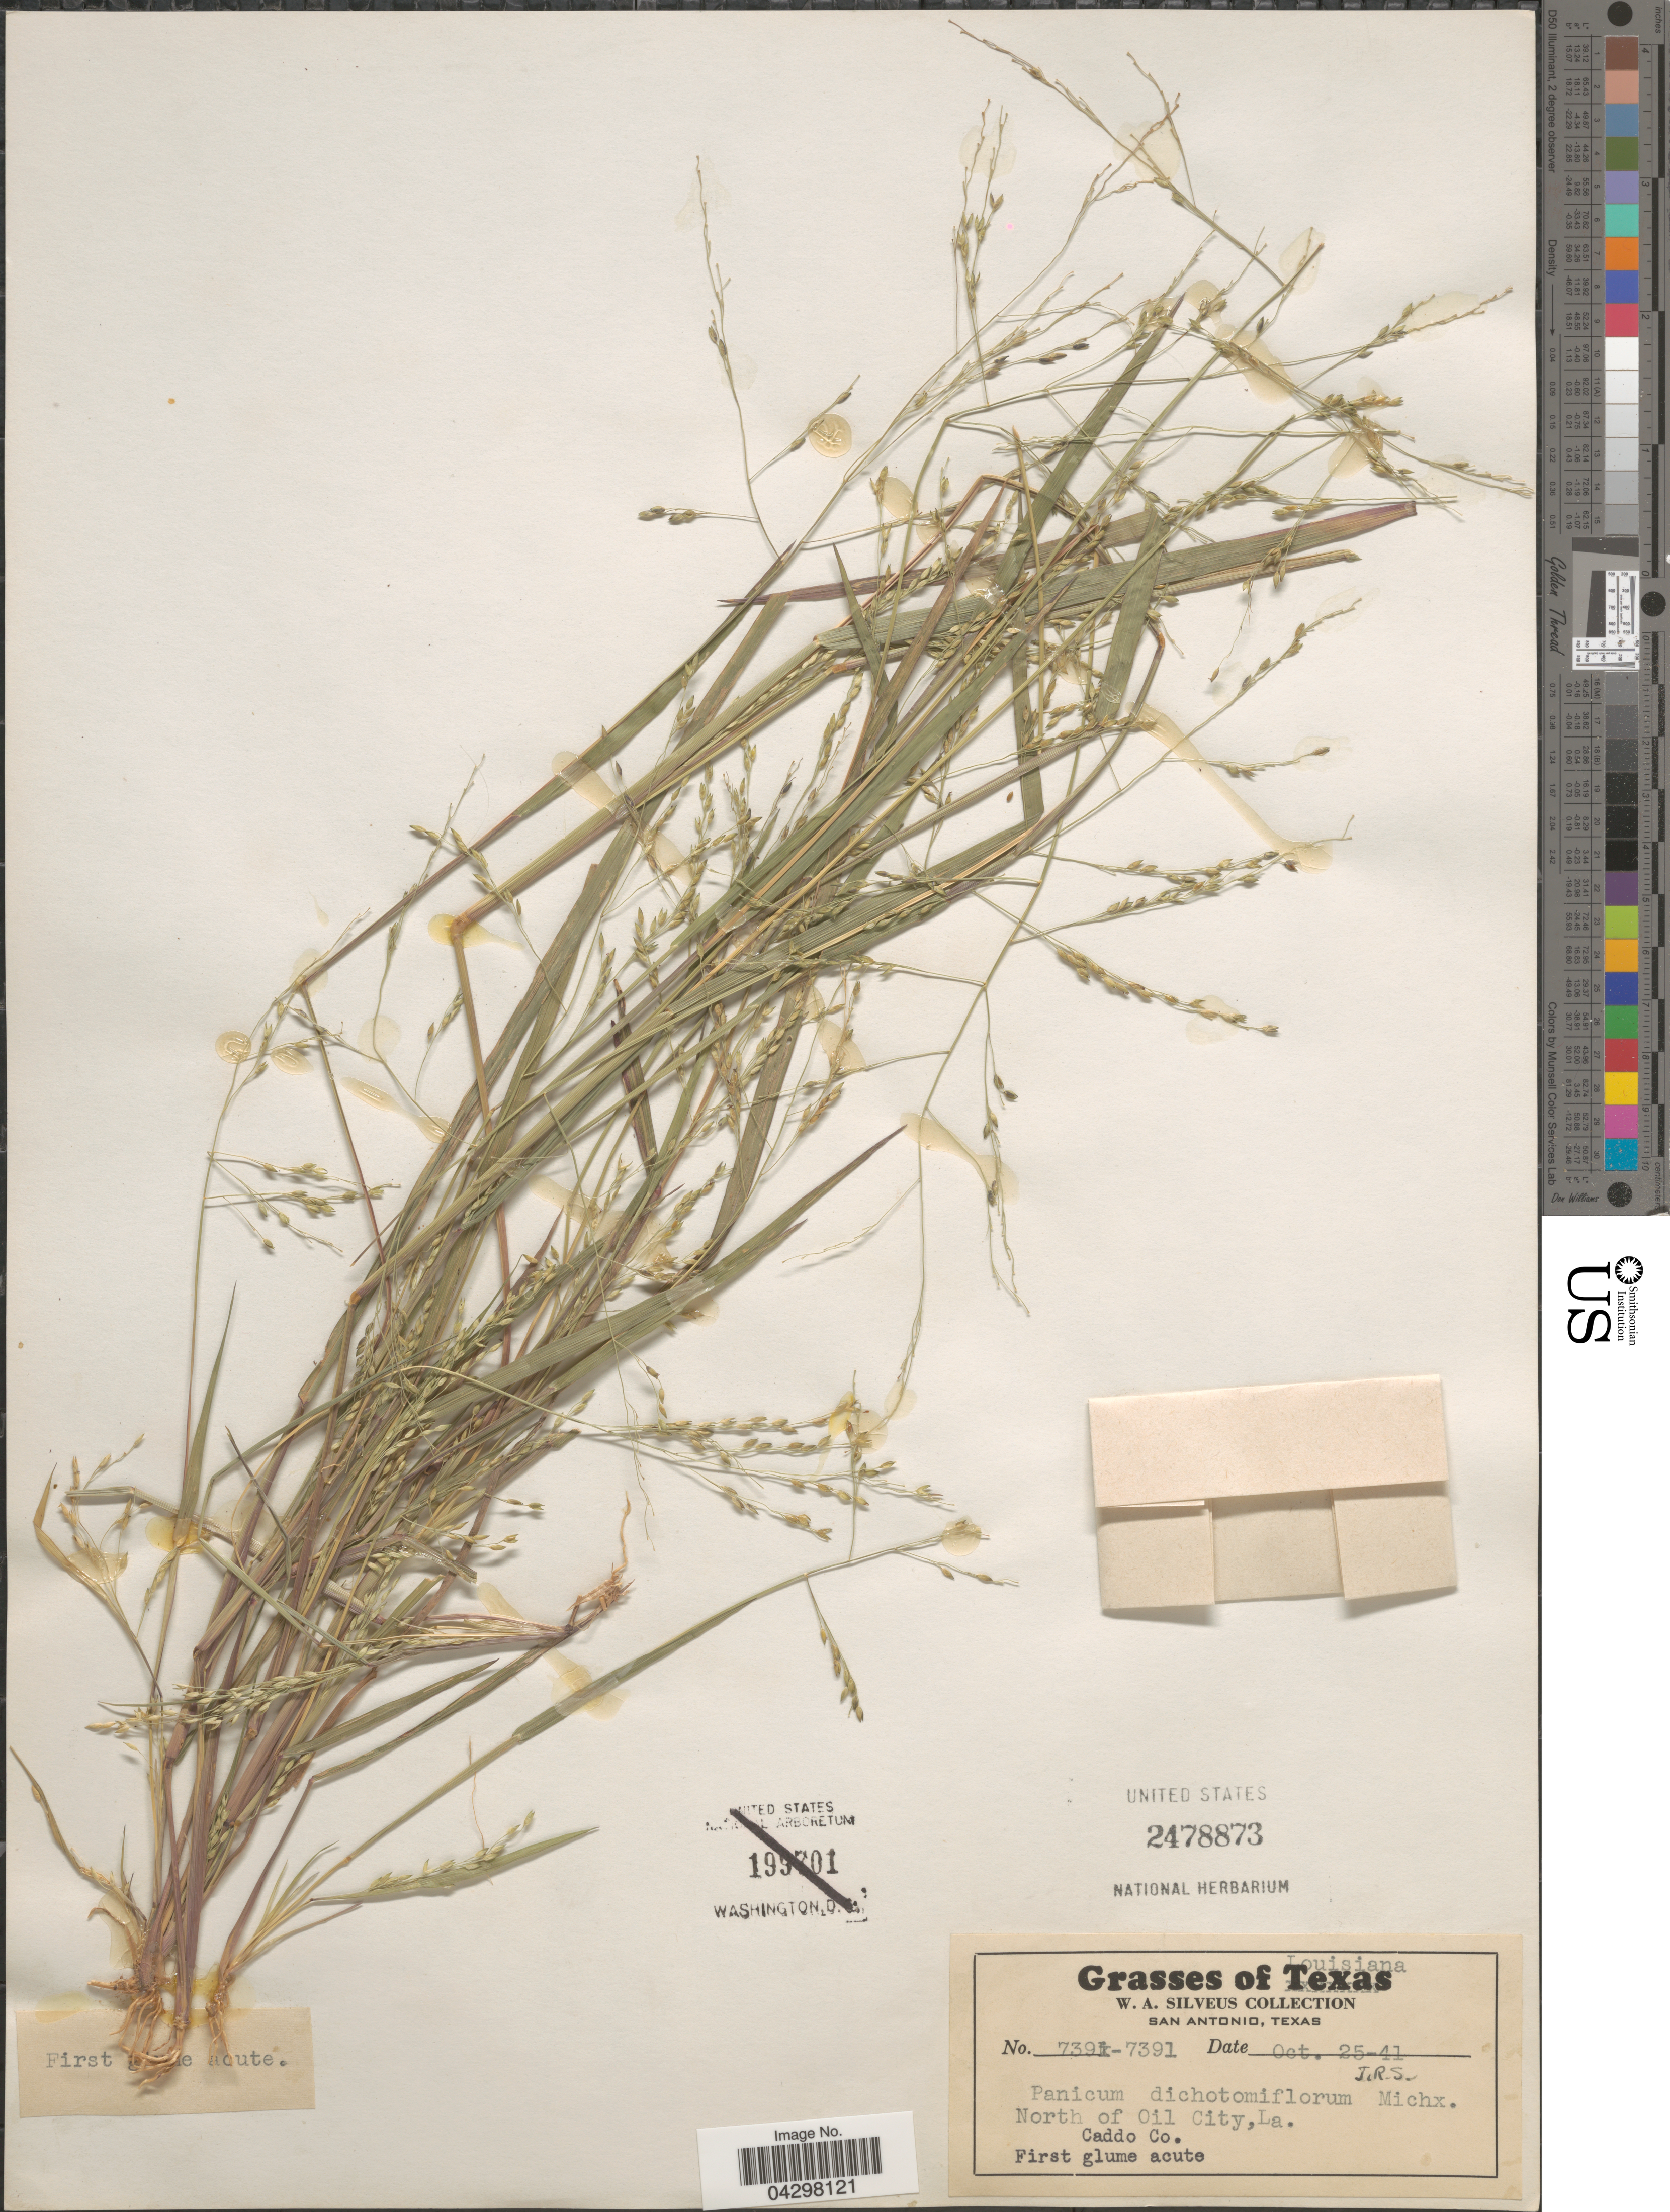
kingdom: Plantae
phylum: Tracheophyta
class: Liliopsida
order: Poales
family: Poaceae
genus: Panicum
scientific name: Panicum dichotomiflorum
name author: Michx.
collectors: W. Silveus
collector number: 739-7391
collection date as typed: Transcribed d/m/y: 25/10/41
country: United States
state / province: Louisiana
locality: North of Oil City. Caddo Co.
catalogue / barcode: US 2478873